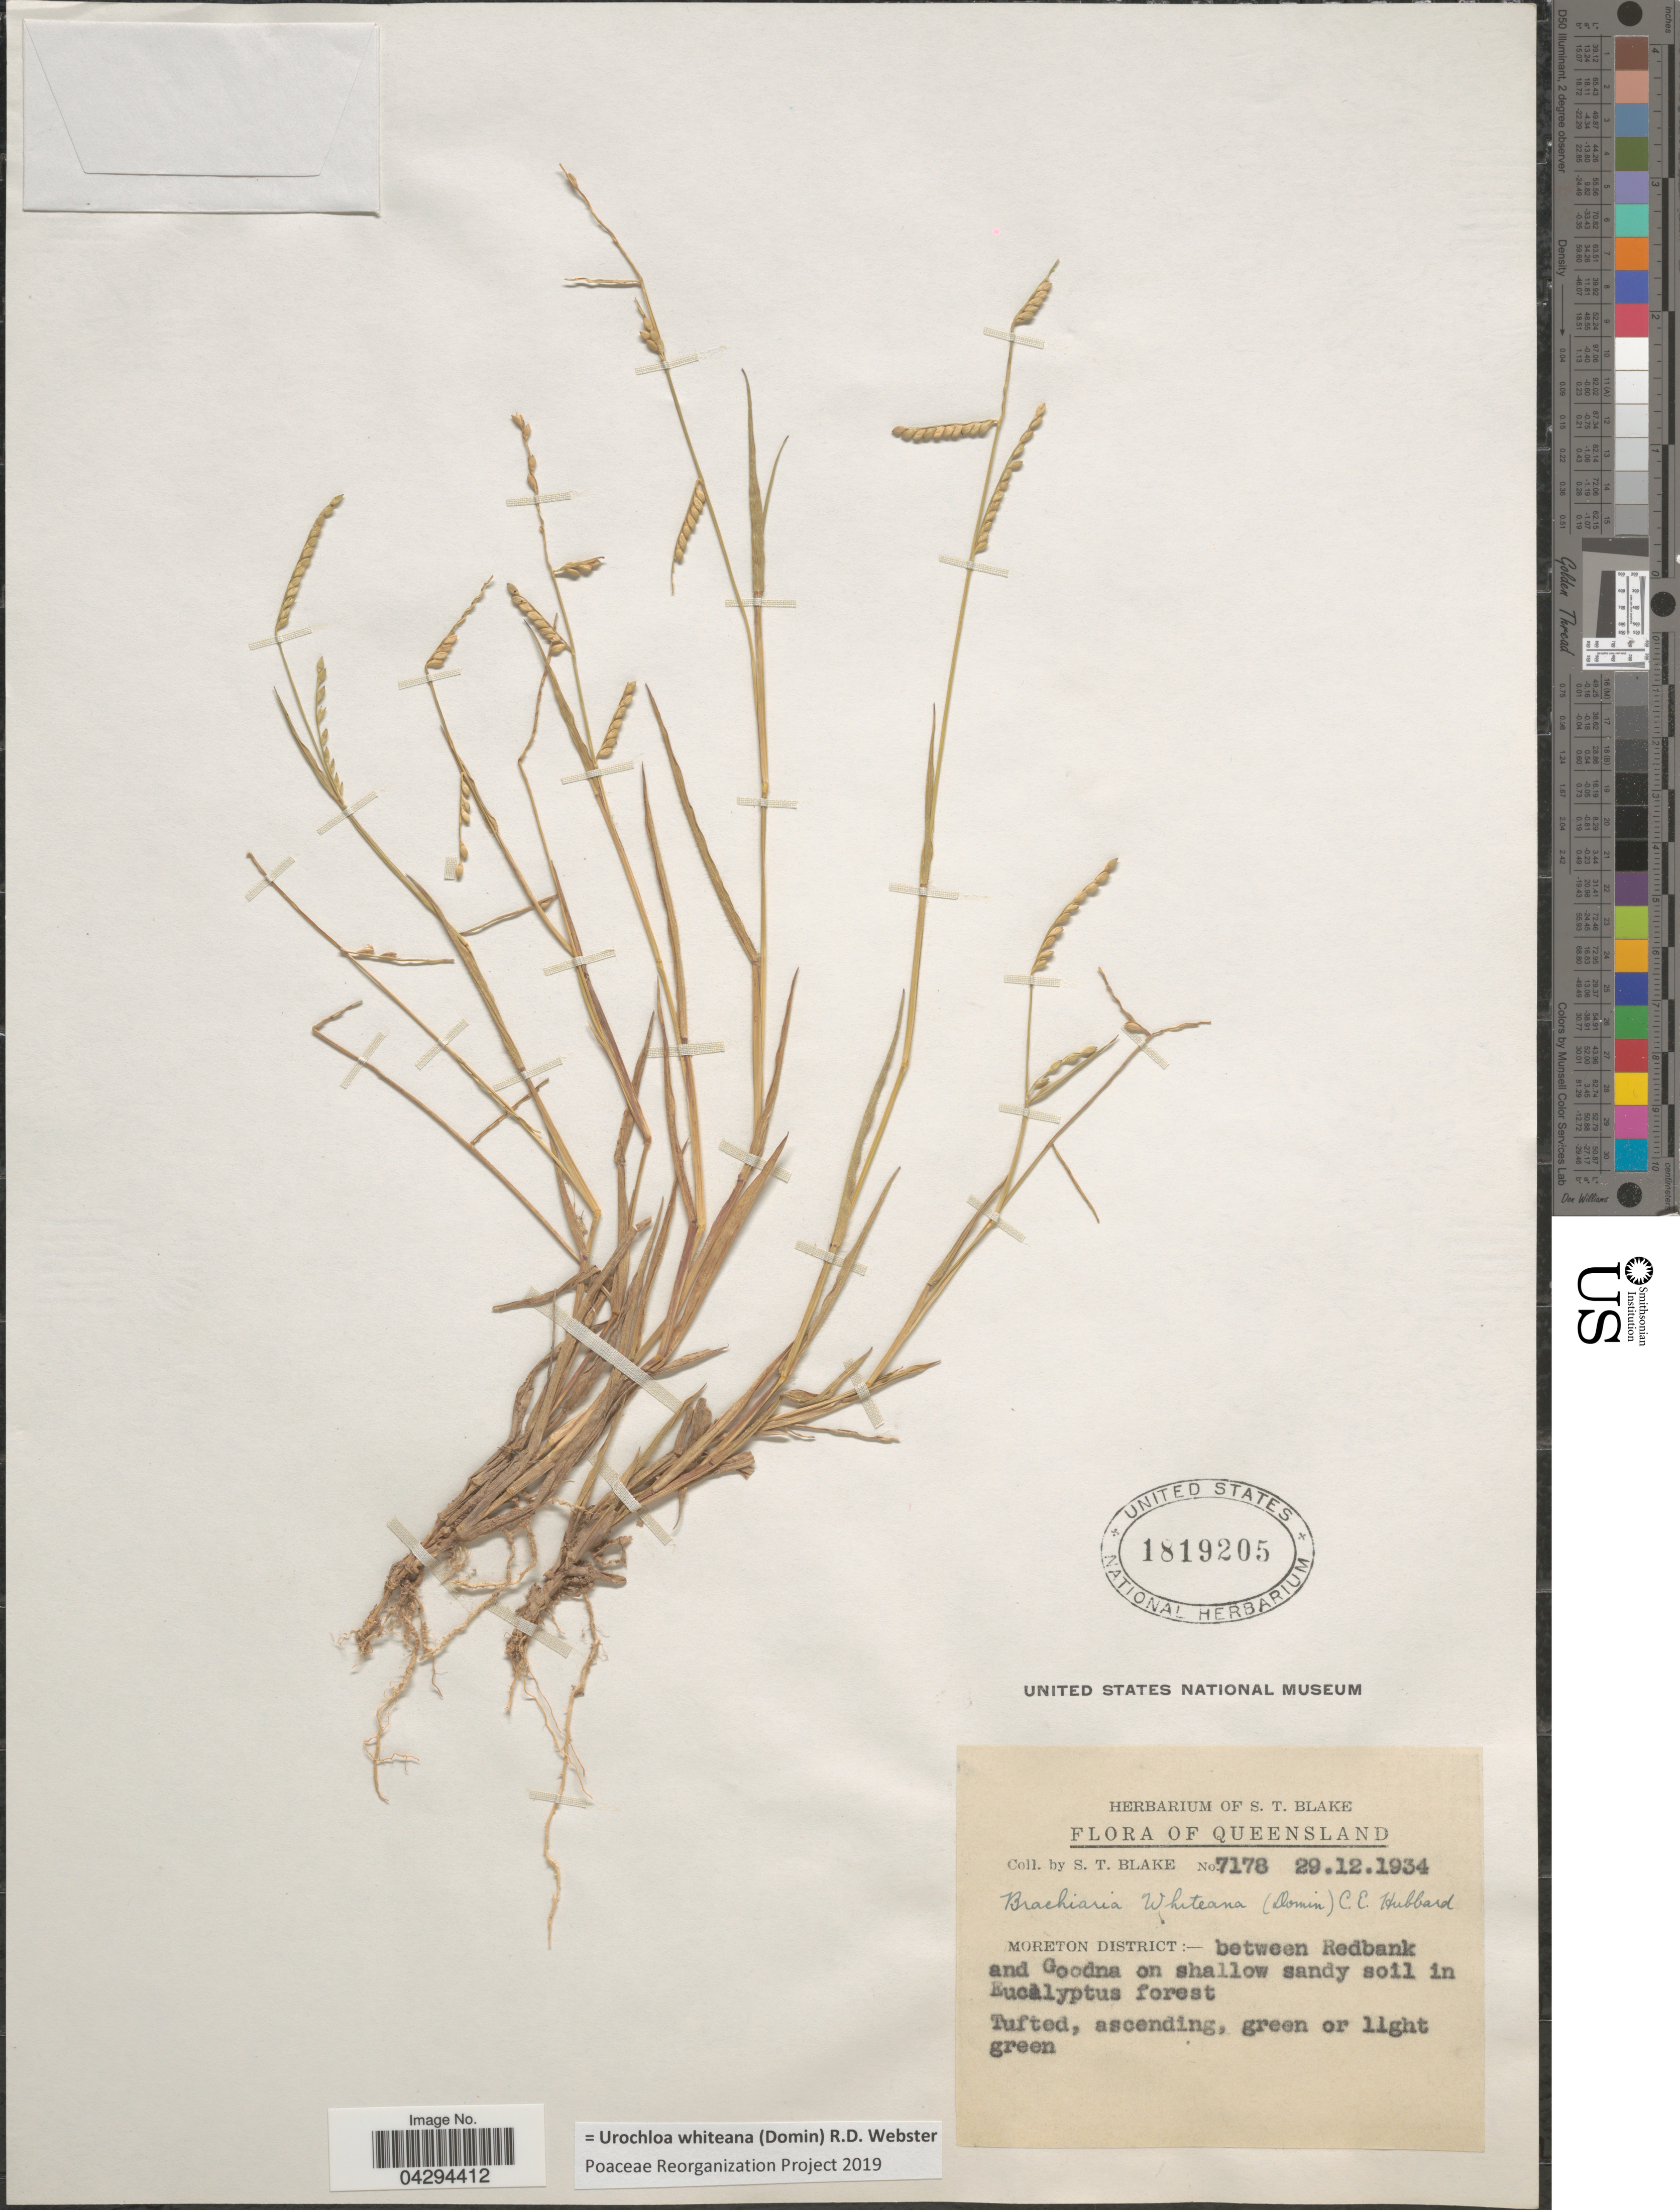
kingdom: Plantae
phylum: Tracheophyta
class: Liliopsida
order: Poales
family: Poaceae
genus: Urochloa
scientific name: Urochloa whiteana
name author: (Domin) R.D. Webster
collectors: S. T. Blake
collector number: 7178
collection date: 1934-12-29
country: Australia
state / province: Queensland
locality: Moreton District:-between Redbank and Goodna on shallow sandy soil in Eucalyptus forest.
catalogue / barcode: US 1819205